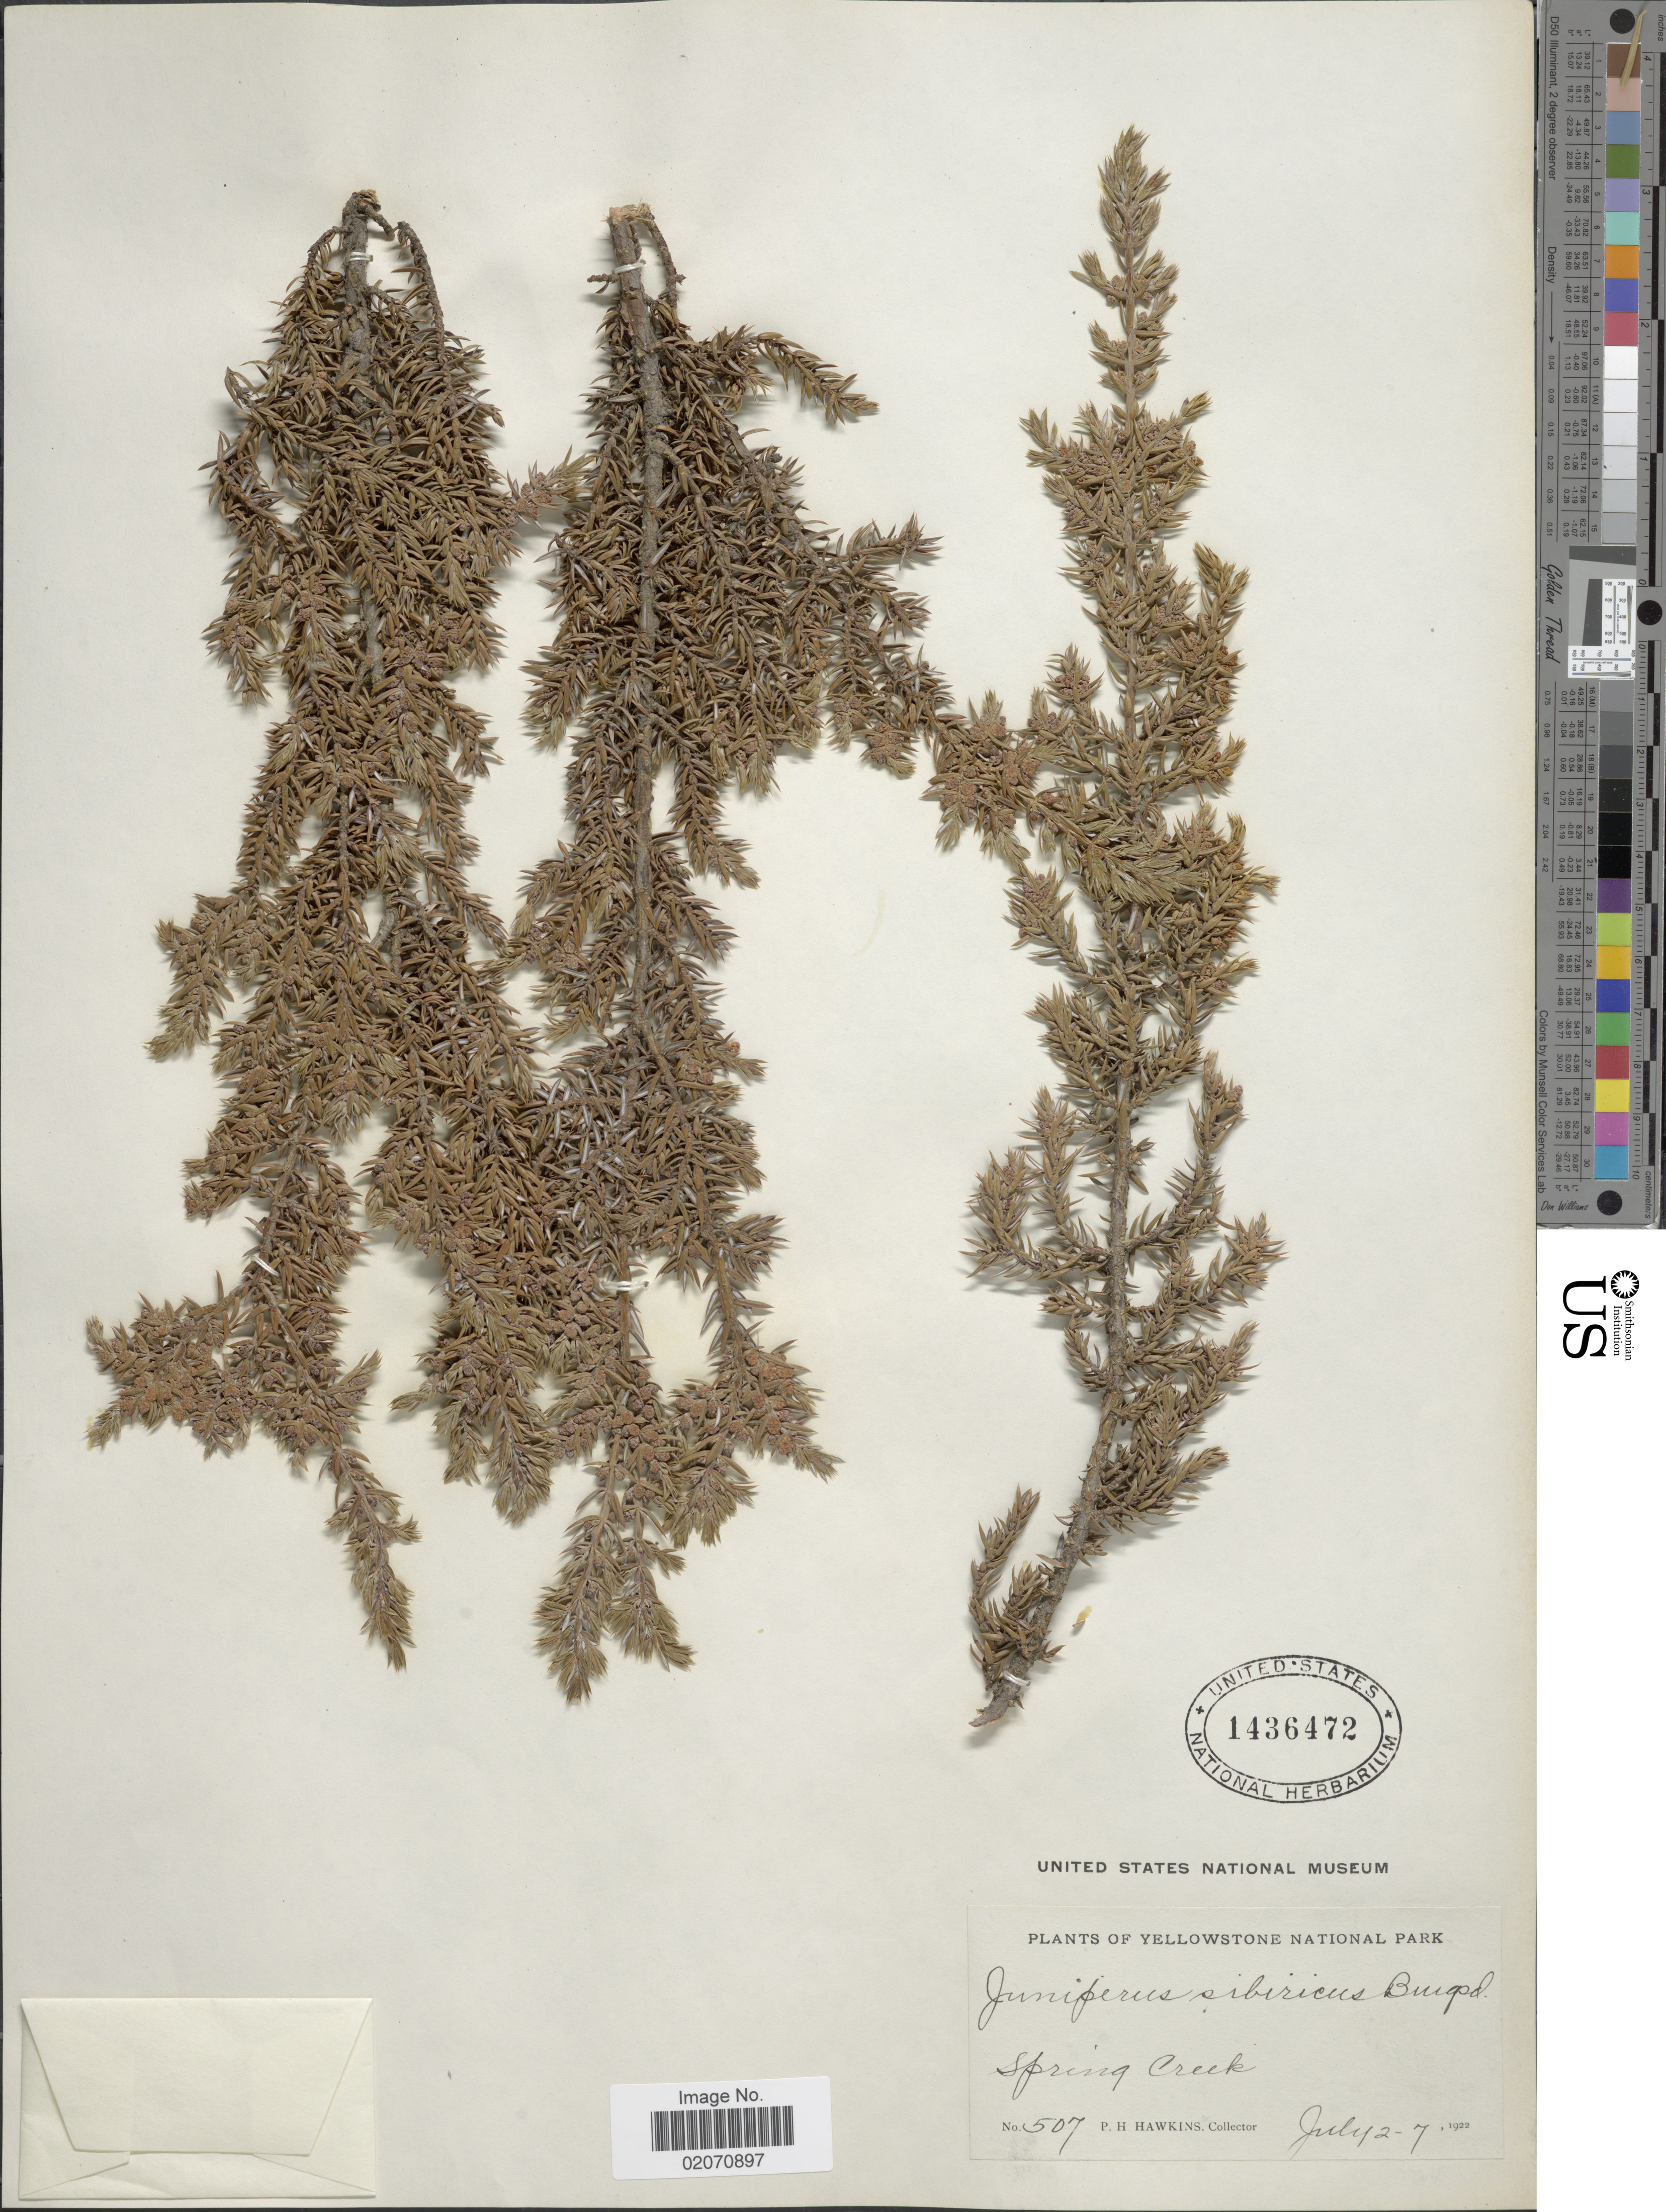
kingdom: Plantae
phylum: Tracheophyta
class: Pinopsida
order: Pinales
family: Cupressaceae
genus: Juniperus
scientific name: Juniperus communis subsp. nana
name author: (Willd.) Syme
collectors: P. Hawkins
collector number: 507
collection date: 1922-07-02/1922-07-07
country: United States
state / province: Wyoming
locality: Yellowstone National Park. Spring Creek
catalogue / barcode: US 1436472